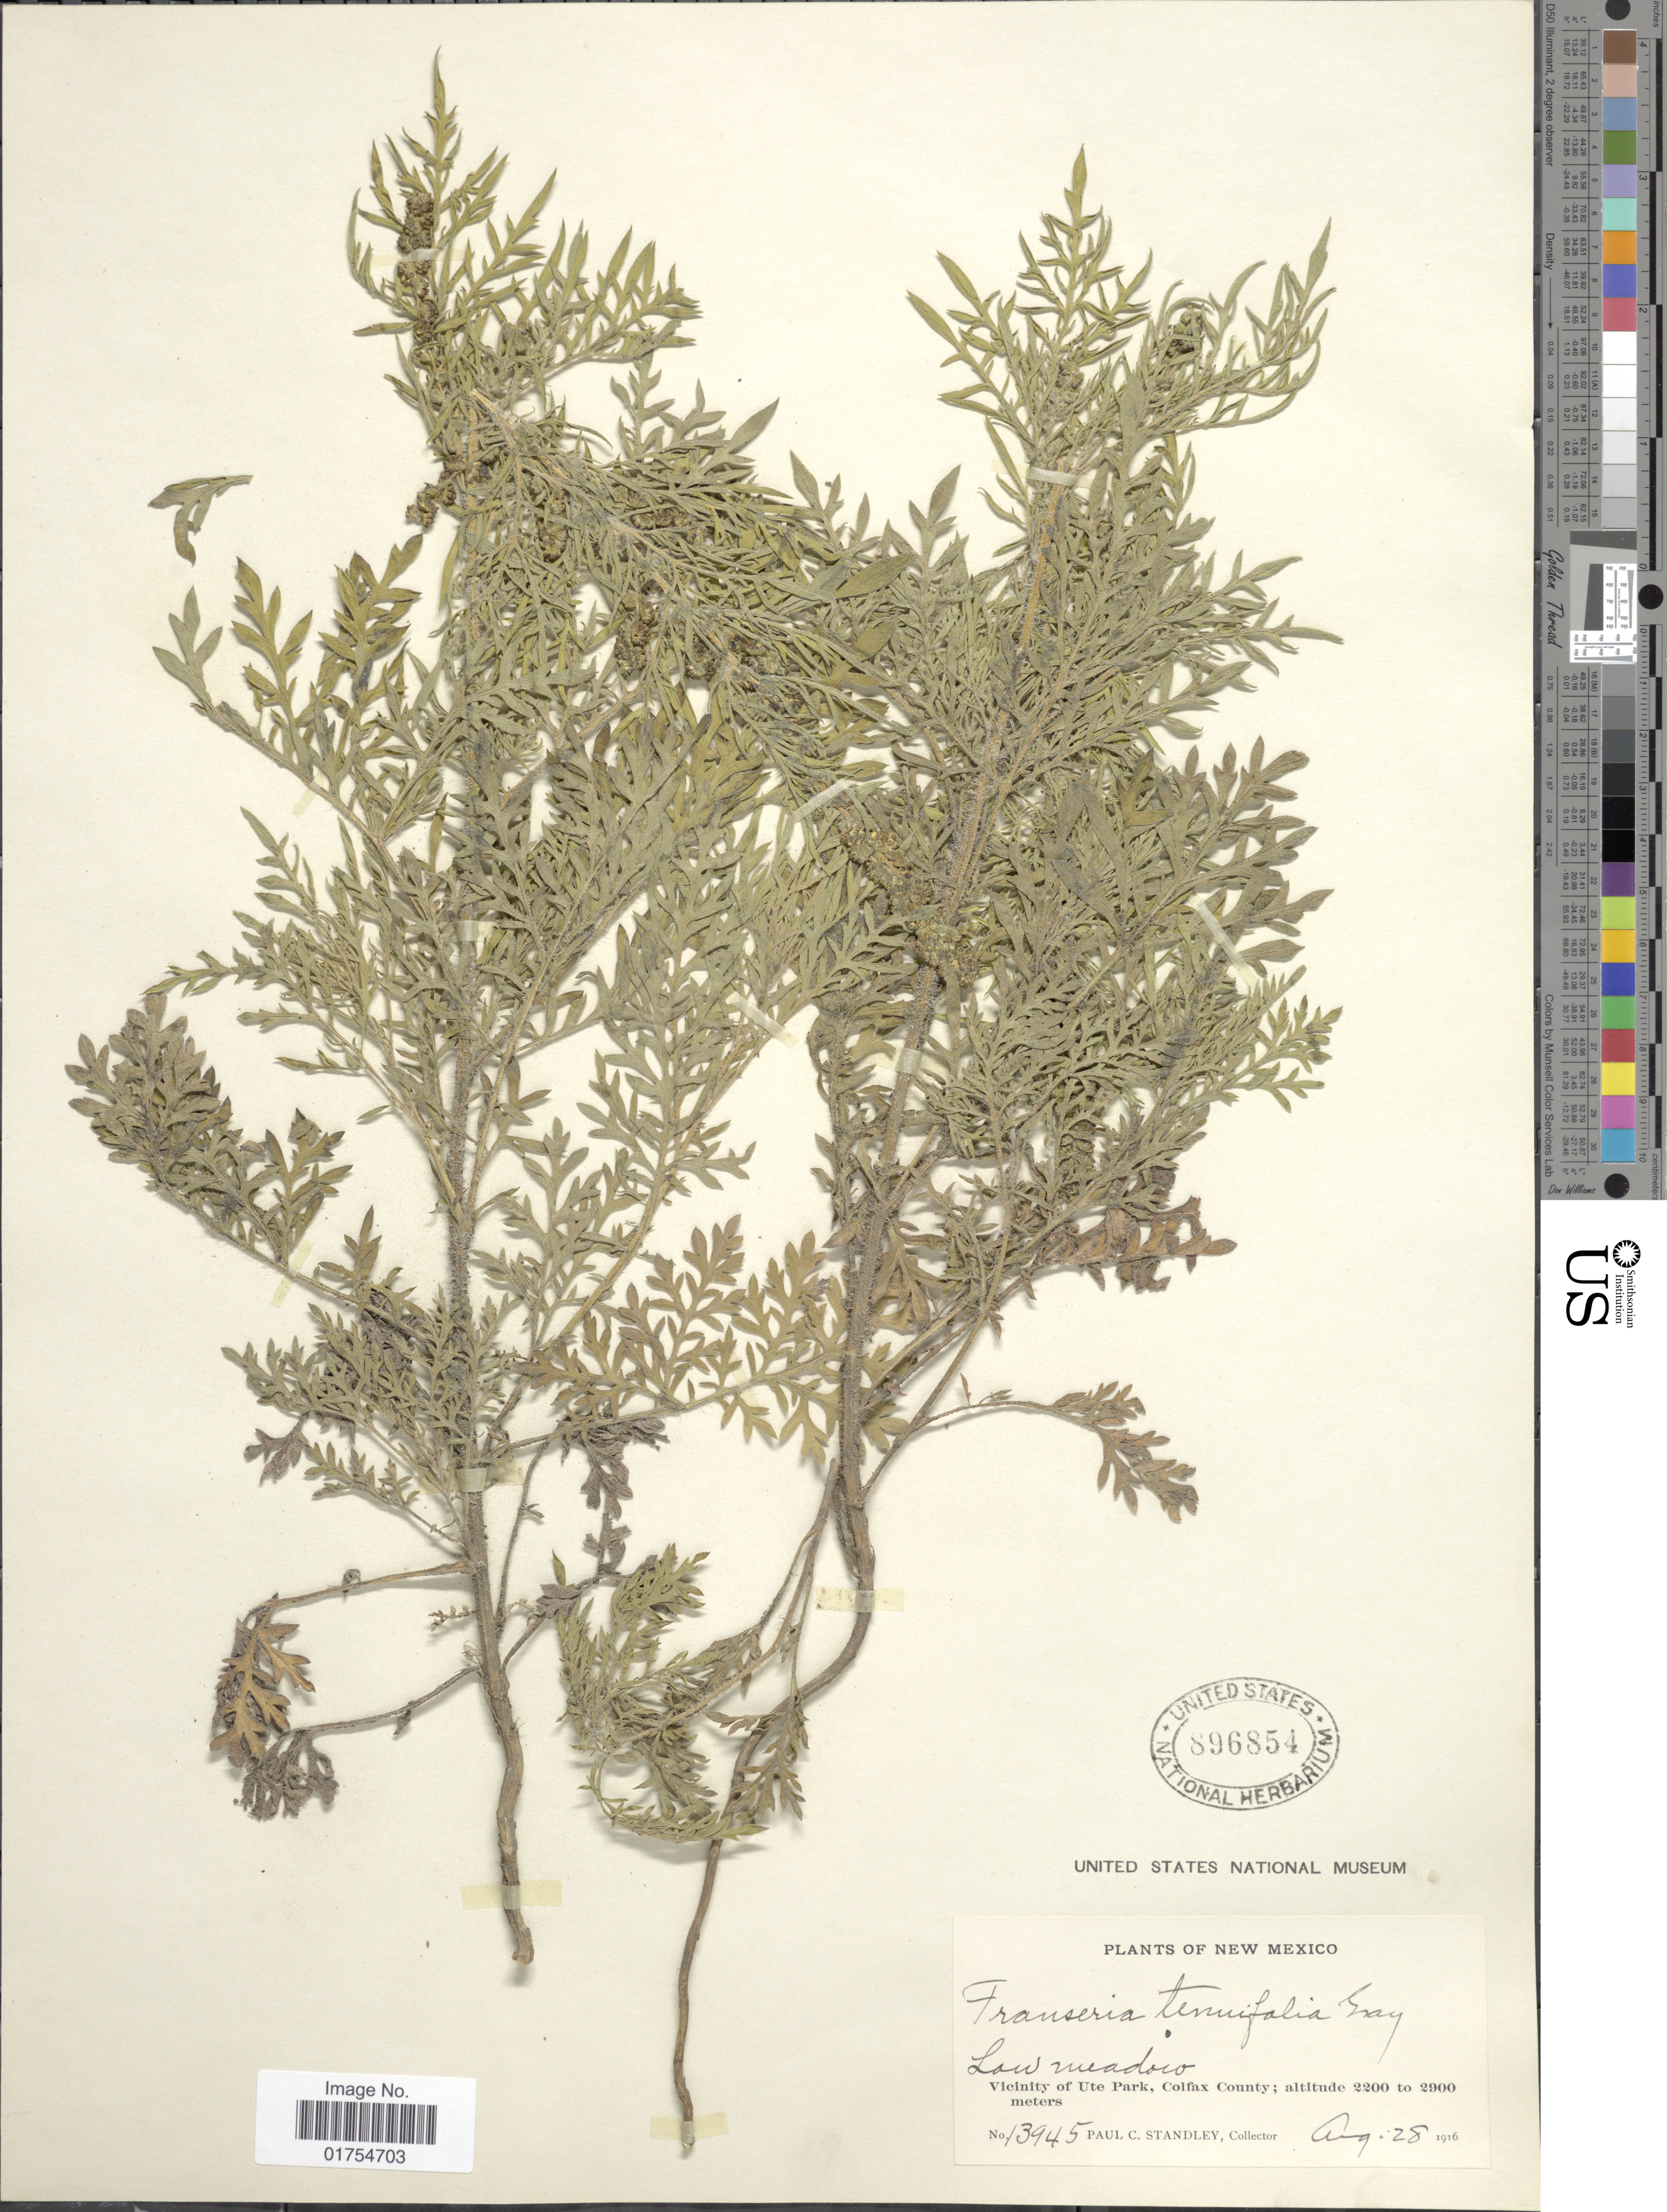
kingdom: Plantae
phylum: Tracheophyta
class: Magnoliopsida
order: Asterales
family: Asteraceae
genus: Franseria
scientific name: Franseria tenuifolia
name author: Harv. & A. Gray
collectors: P. C. Standley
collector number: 13945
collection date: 1916-08-28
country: United States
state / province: New Mexico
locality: Vicinity of Ute Park, Colfax County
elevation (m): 2200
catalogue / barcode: US 896854